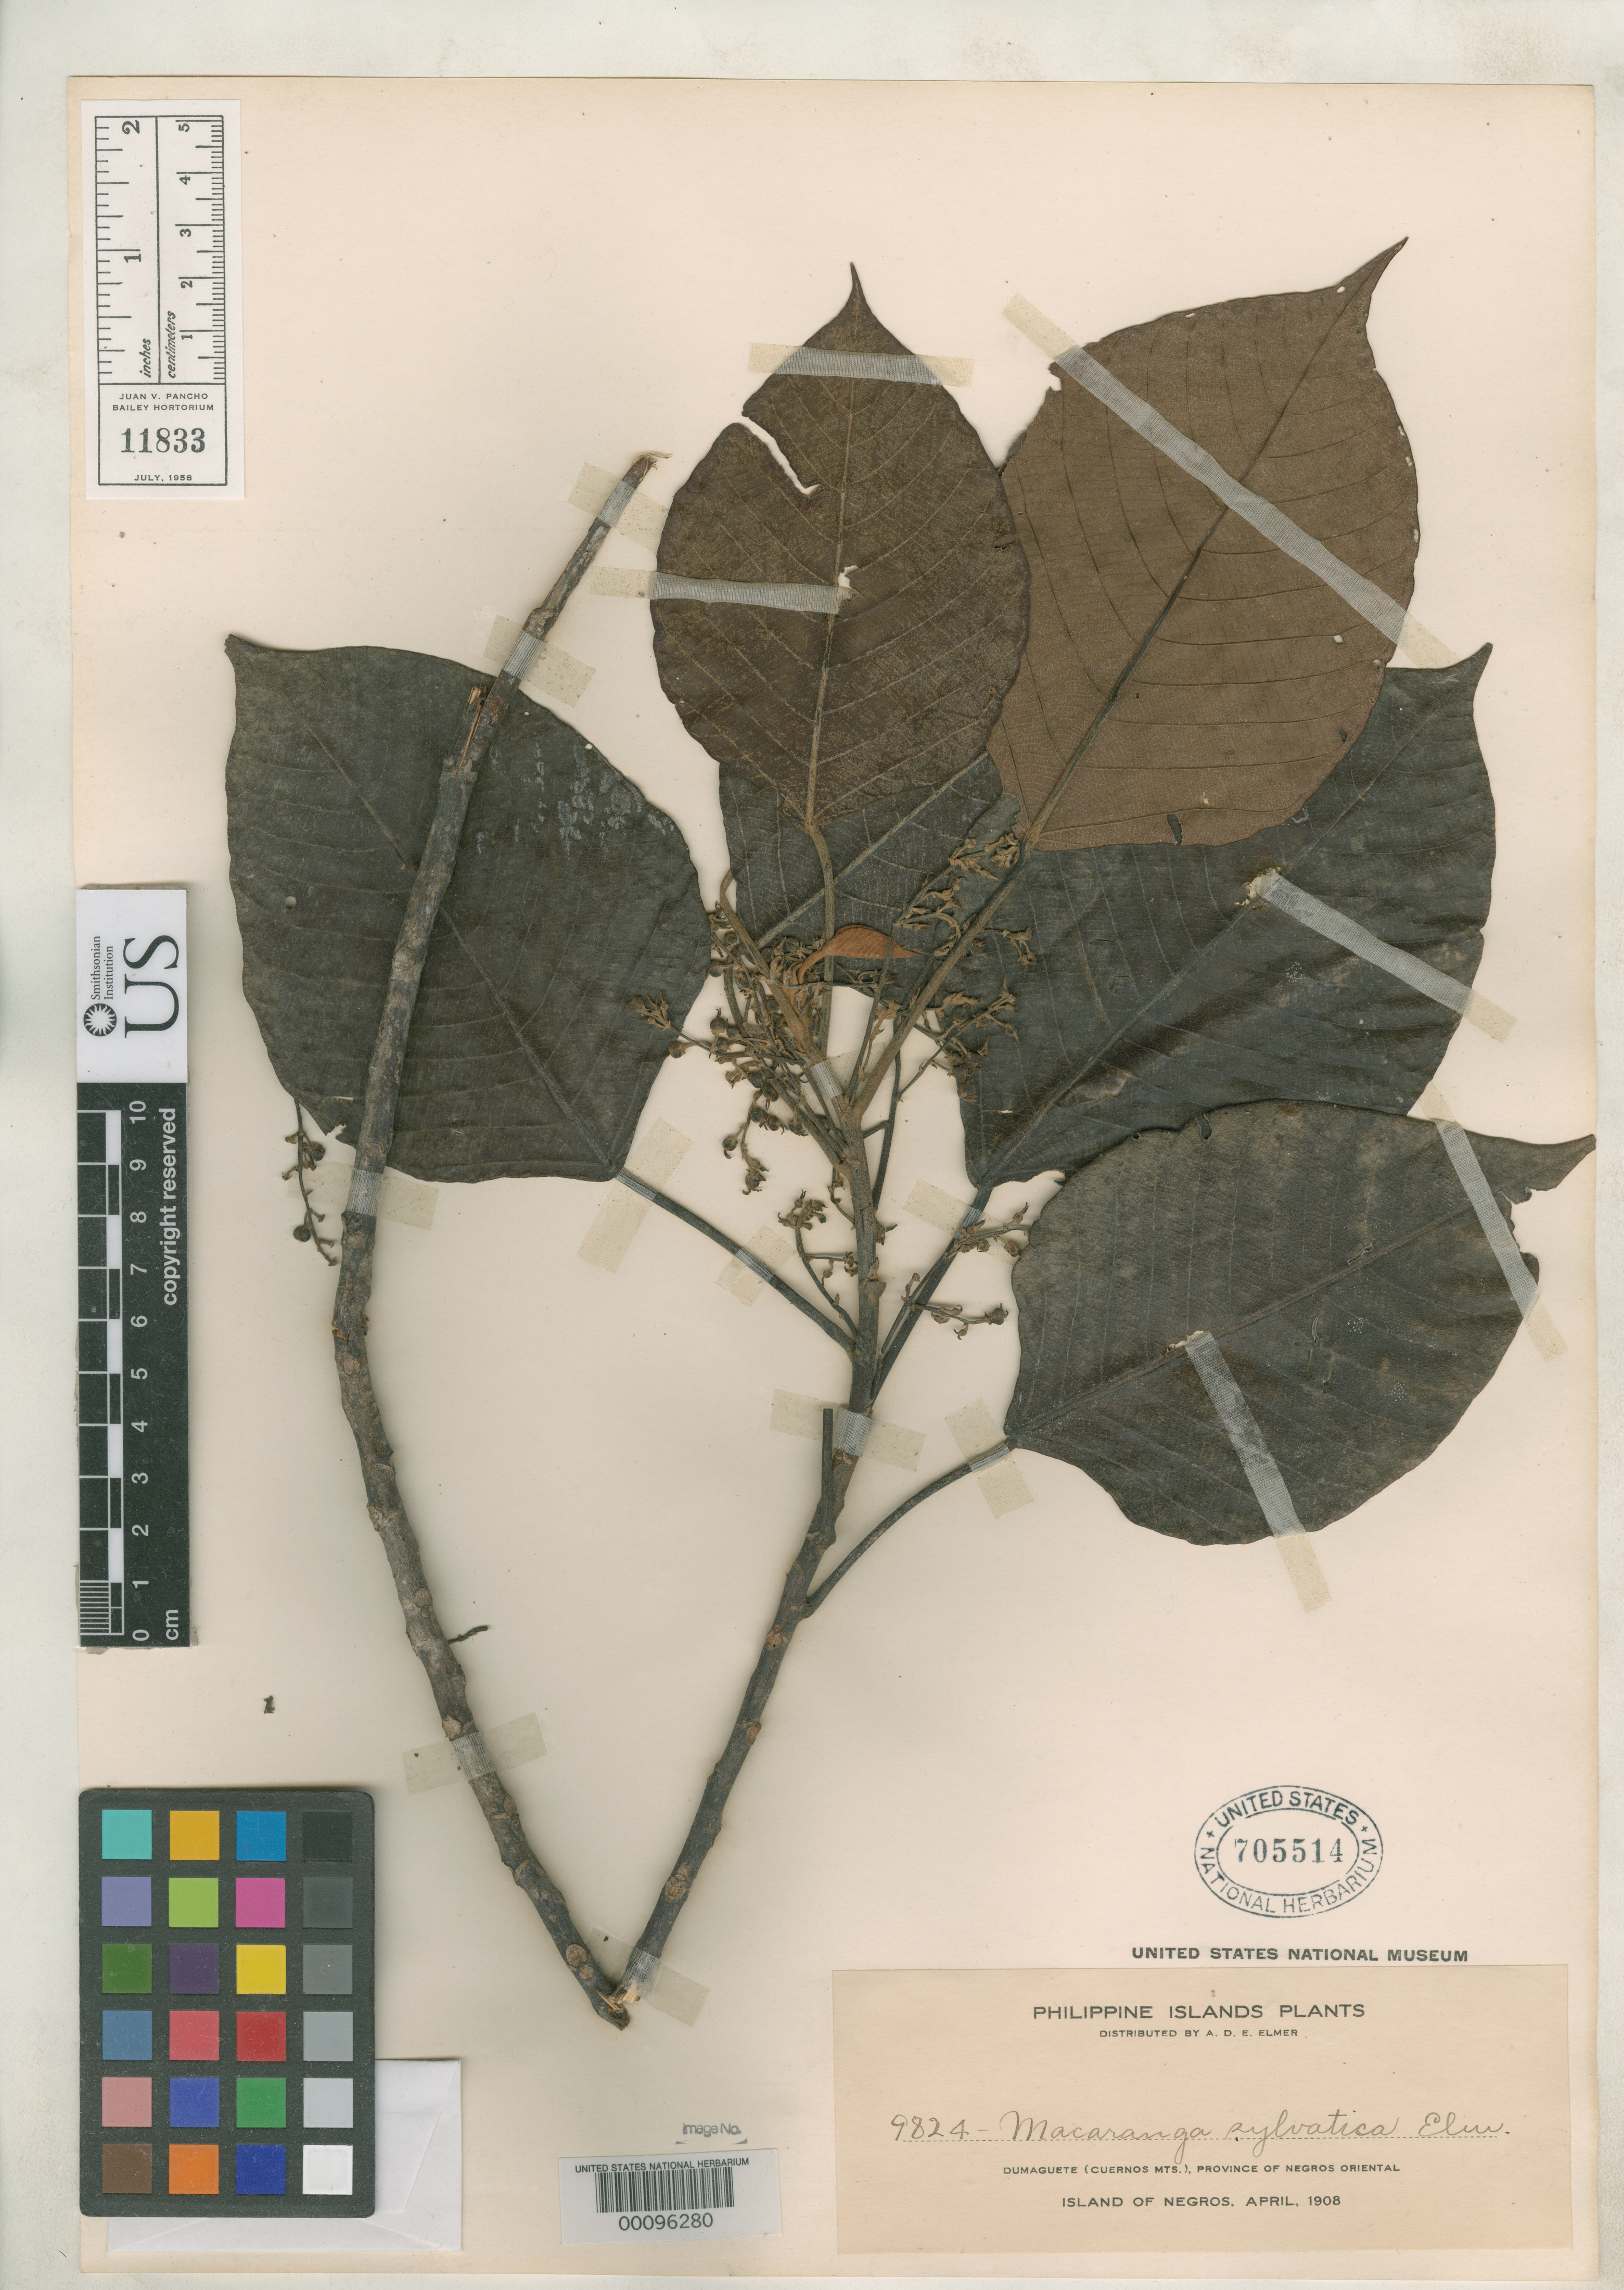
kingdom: Plantae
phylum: Tracheophyta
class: Magnoliopsida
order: Malpighiales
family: Euphorbiaceae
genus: Macaranga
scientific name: Macaranga sylvatica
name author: Elmer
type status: Isosyntype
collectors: A. D. E. Elmer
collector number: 9824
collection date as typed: Apr 1908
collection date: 1908-04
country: Philippines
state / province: Central Visayas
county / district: Negros Oriental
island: Negros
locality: Dumaguete, Cuernos Mts.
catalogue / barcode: US 705514